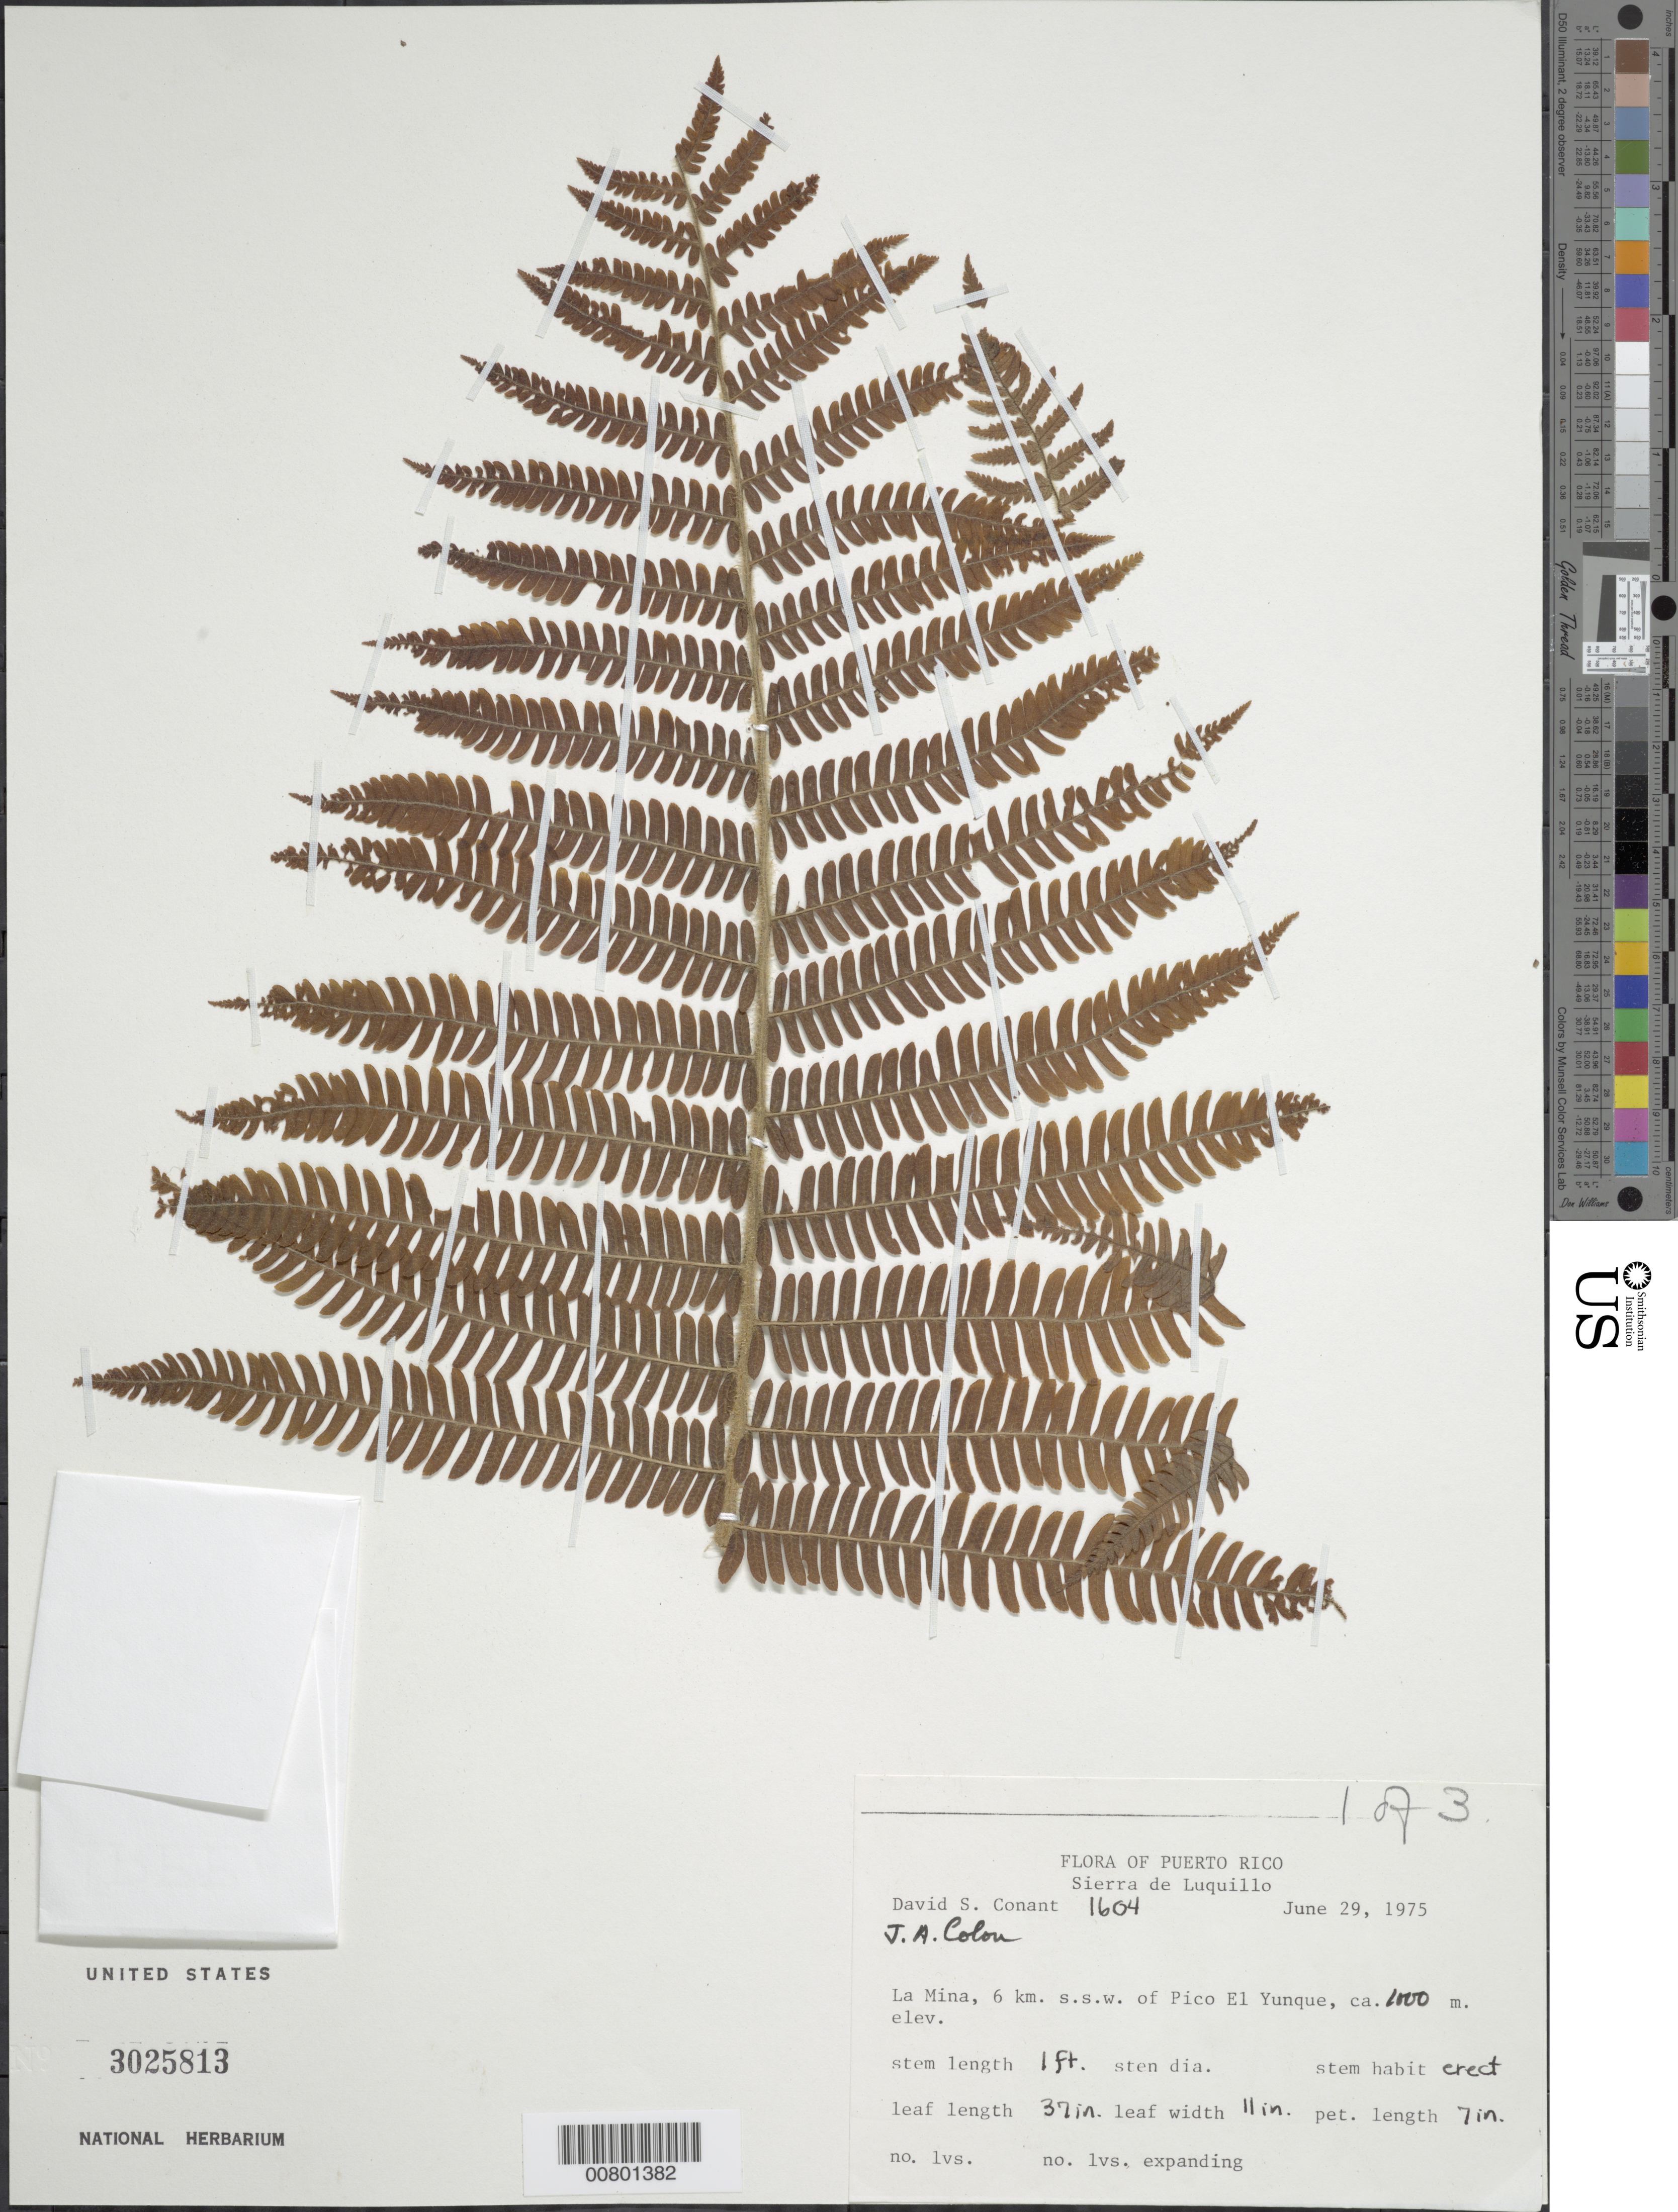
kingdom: Plantae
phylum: Tracheophyta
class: Polypodiopsida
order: Cyatheales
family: Cyatheaceae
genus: Alsophila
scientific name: Alsophila sp.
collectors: D. S. Conant & J. Colon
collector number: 1604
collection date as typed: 29 Jun 1975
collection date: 1975-06-29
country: Puerto Rico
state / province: Río Grande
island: Puerto Rico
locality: La Mina, 6 km SSW of Pico El Yunque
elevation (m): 1000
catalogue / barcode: US 3025813